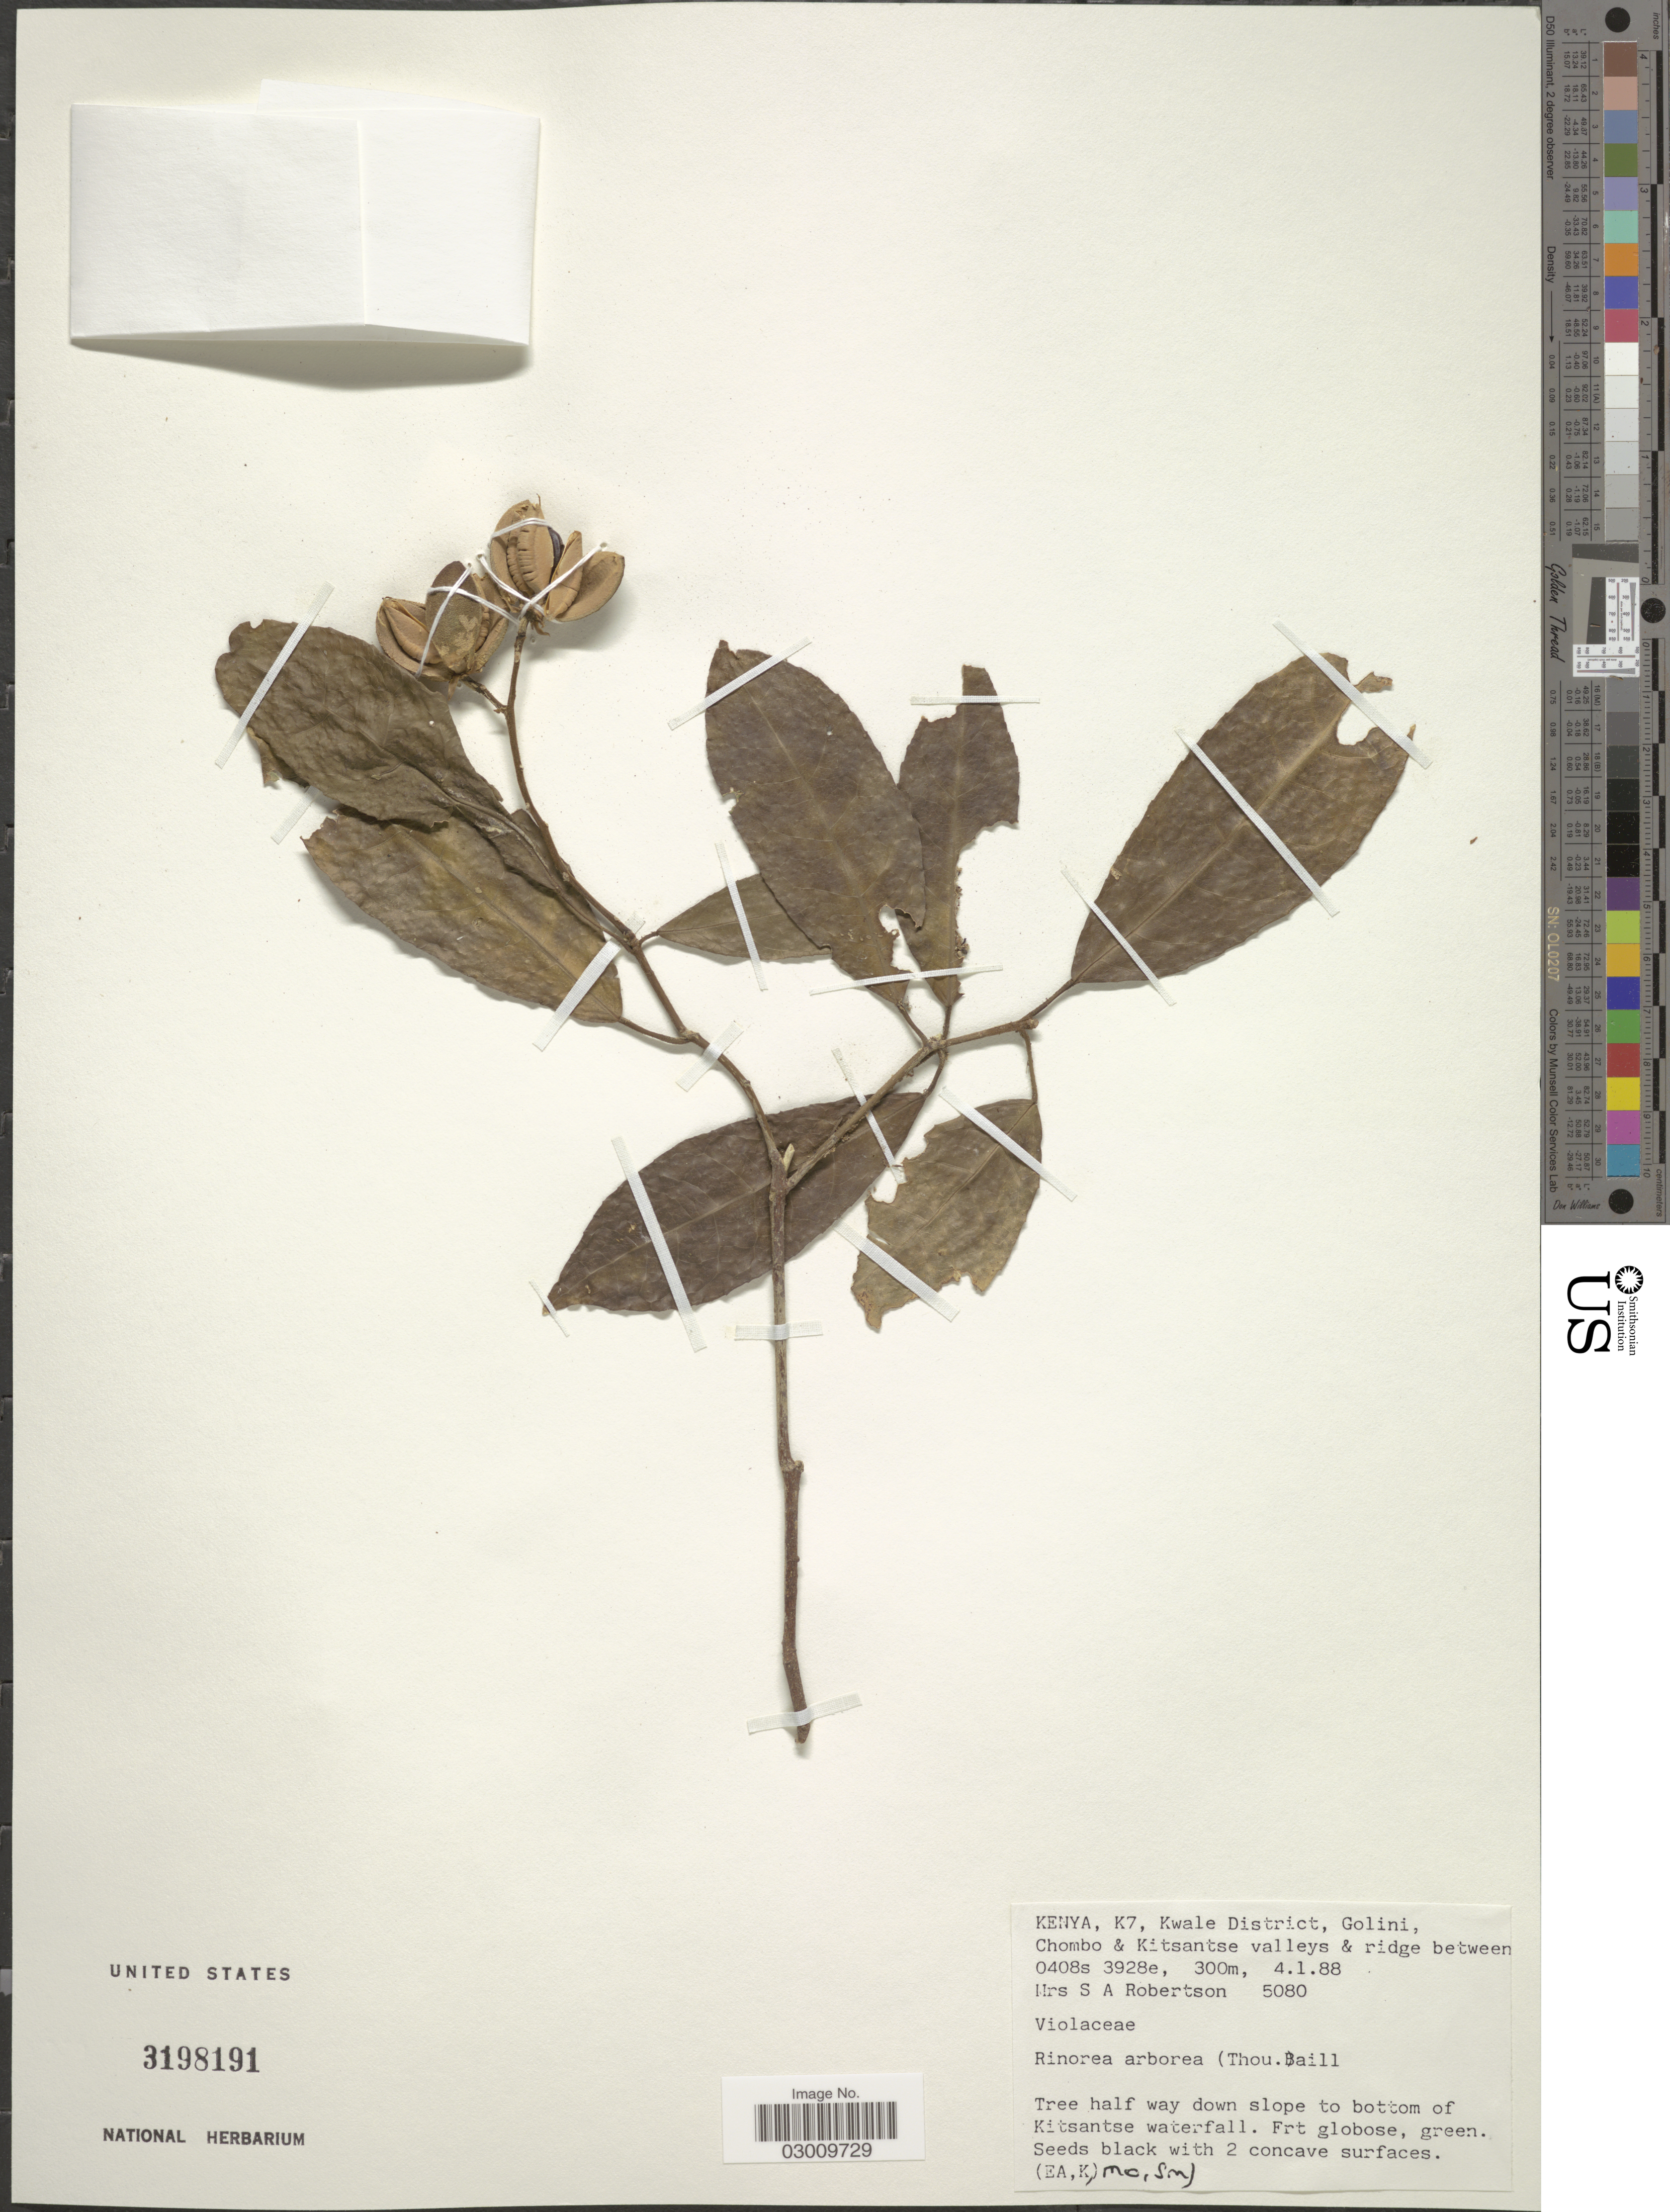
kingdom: Plantae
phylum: Tracheophyta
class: Magnoliopsida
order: Malpighiales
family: Violaceae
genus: Rinorea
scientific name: Rinorea arborea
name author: (Thouars) Baill.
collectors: S. Robertson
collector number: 5080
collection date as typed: Transcribed d/m/y: 4/1/88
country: Kenya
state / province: Kwale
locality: K7, Kwale District, Golini, Chombo & Kitasantse valleys & ridge.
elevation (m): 300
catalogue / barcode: US 3198191